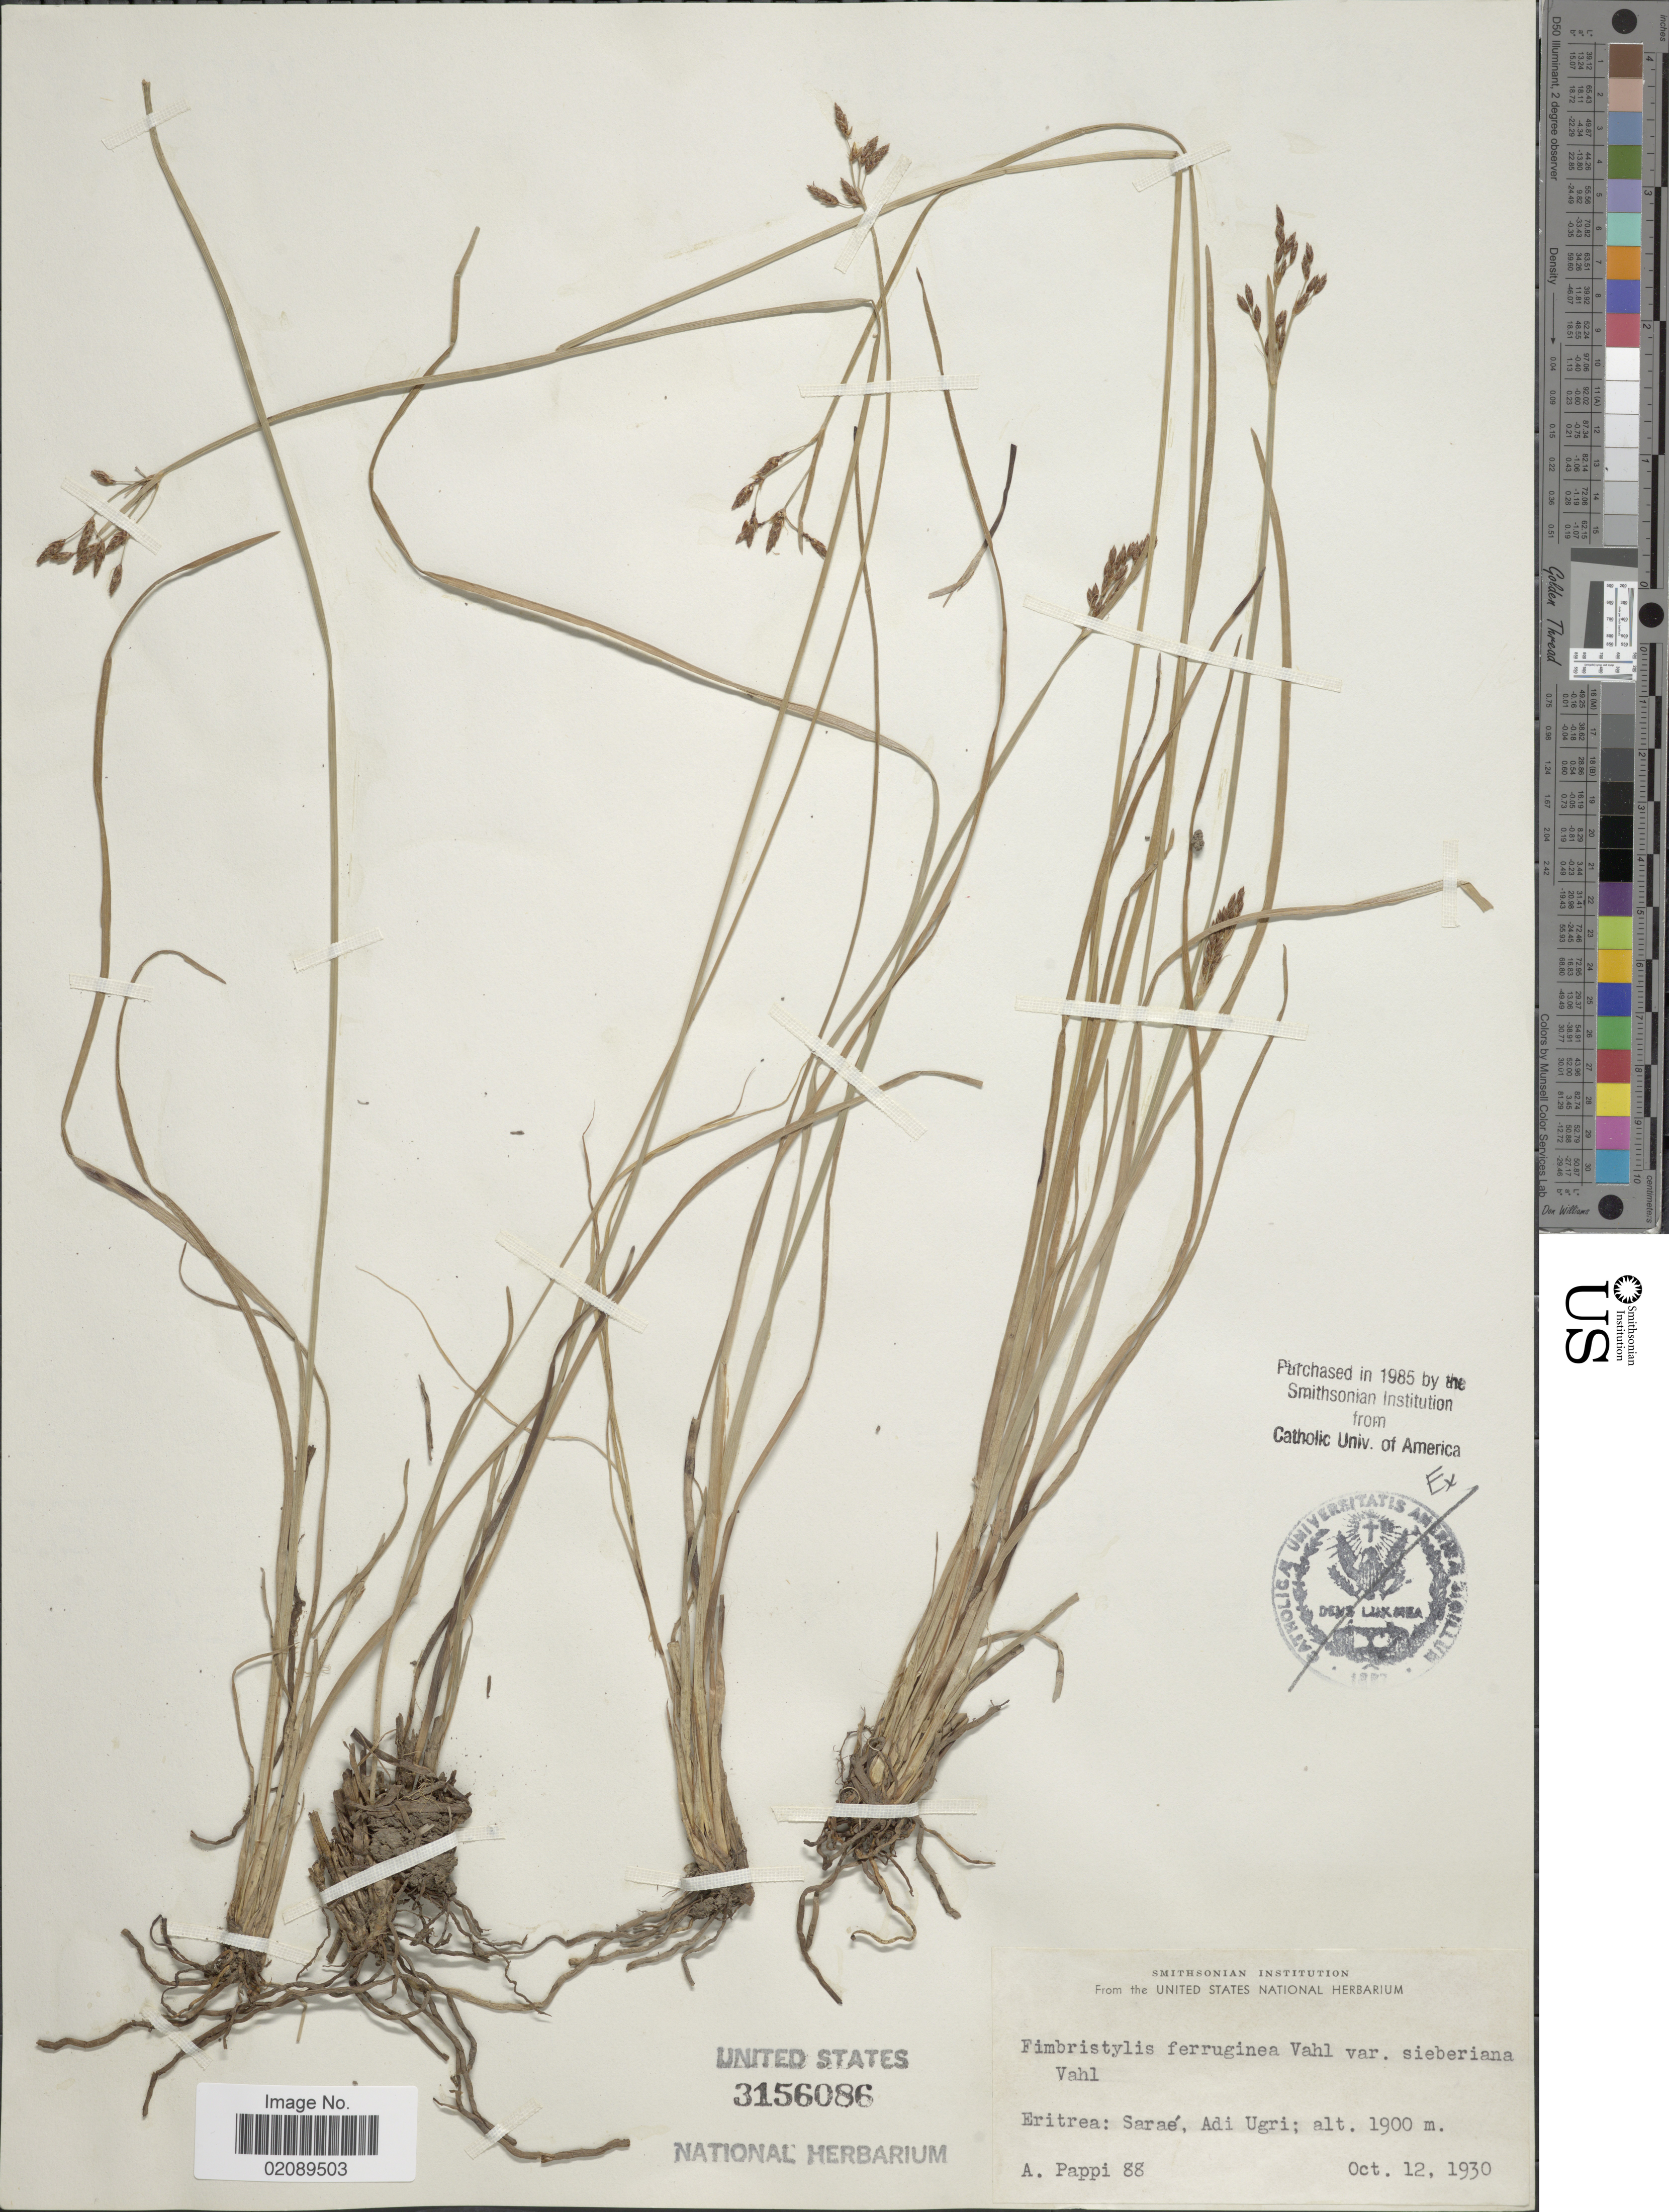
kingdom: Plantae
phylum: Tracheophyta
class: Liliopsida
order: Poales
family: Cyperaceae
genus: Fimbristylis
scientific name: Fimbristylis ferruginea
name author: (L.) Vahl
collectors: A. Pappi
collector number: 88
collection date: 1930-10-12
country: Eritrea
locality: Sarae, Adi Ugri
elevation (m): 1900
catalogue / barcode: US 3156086